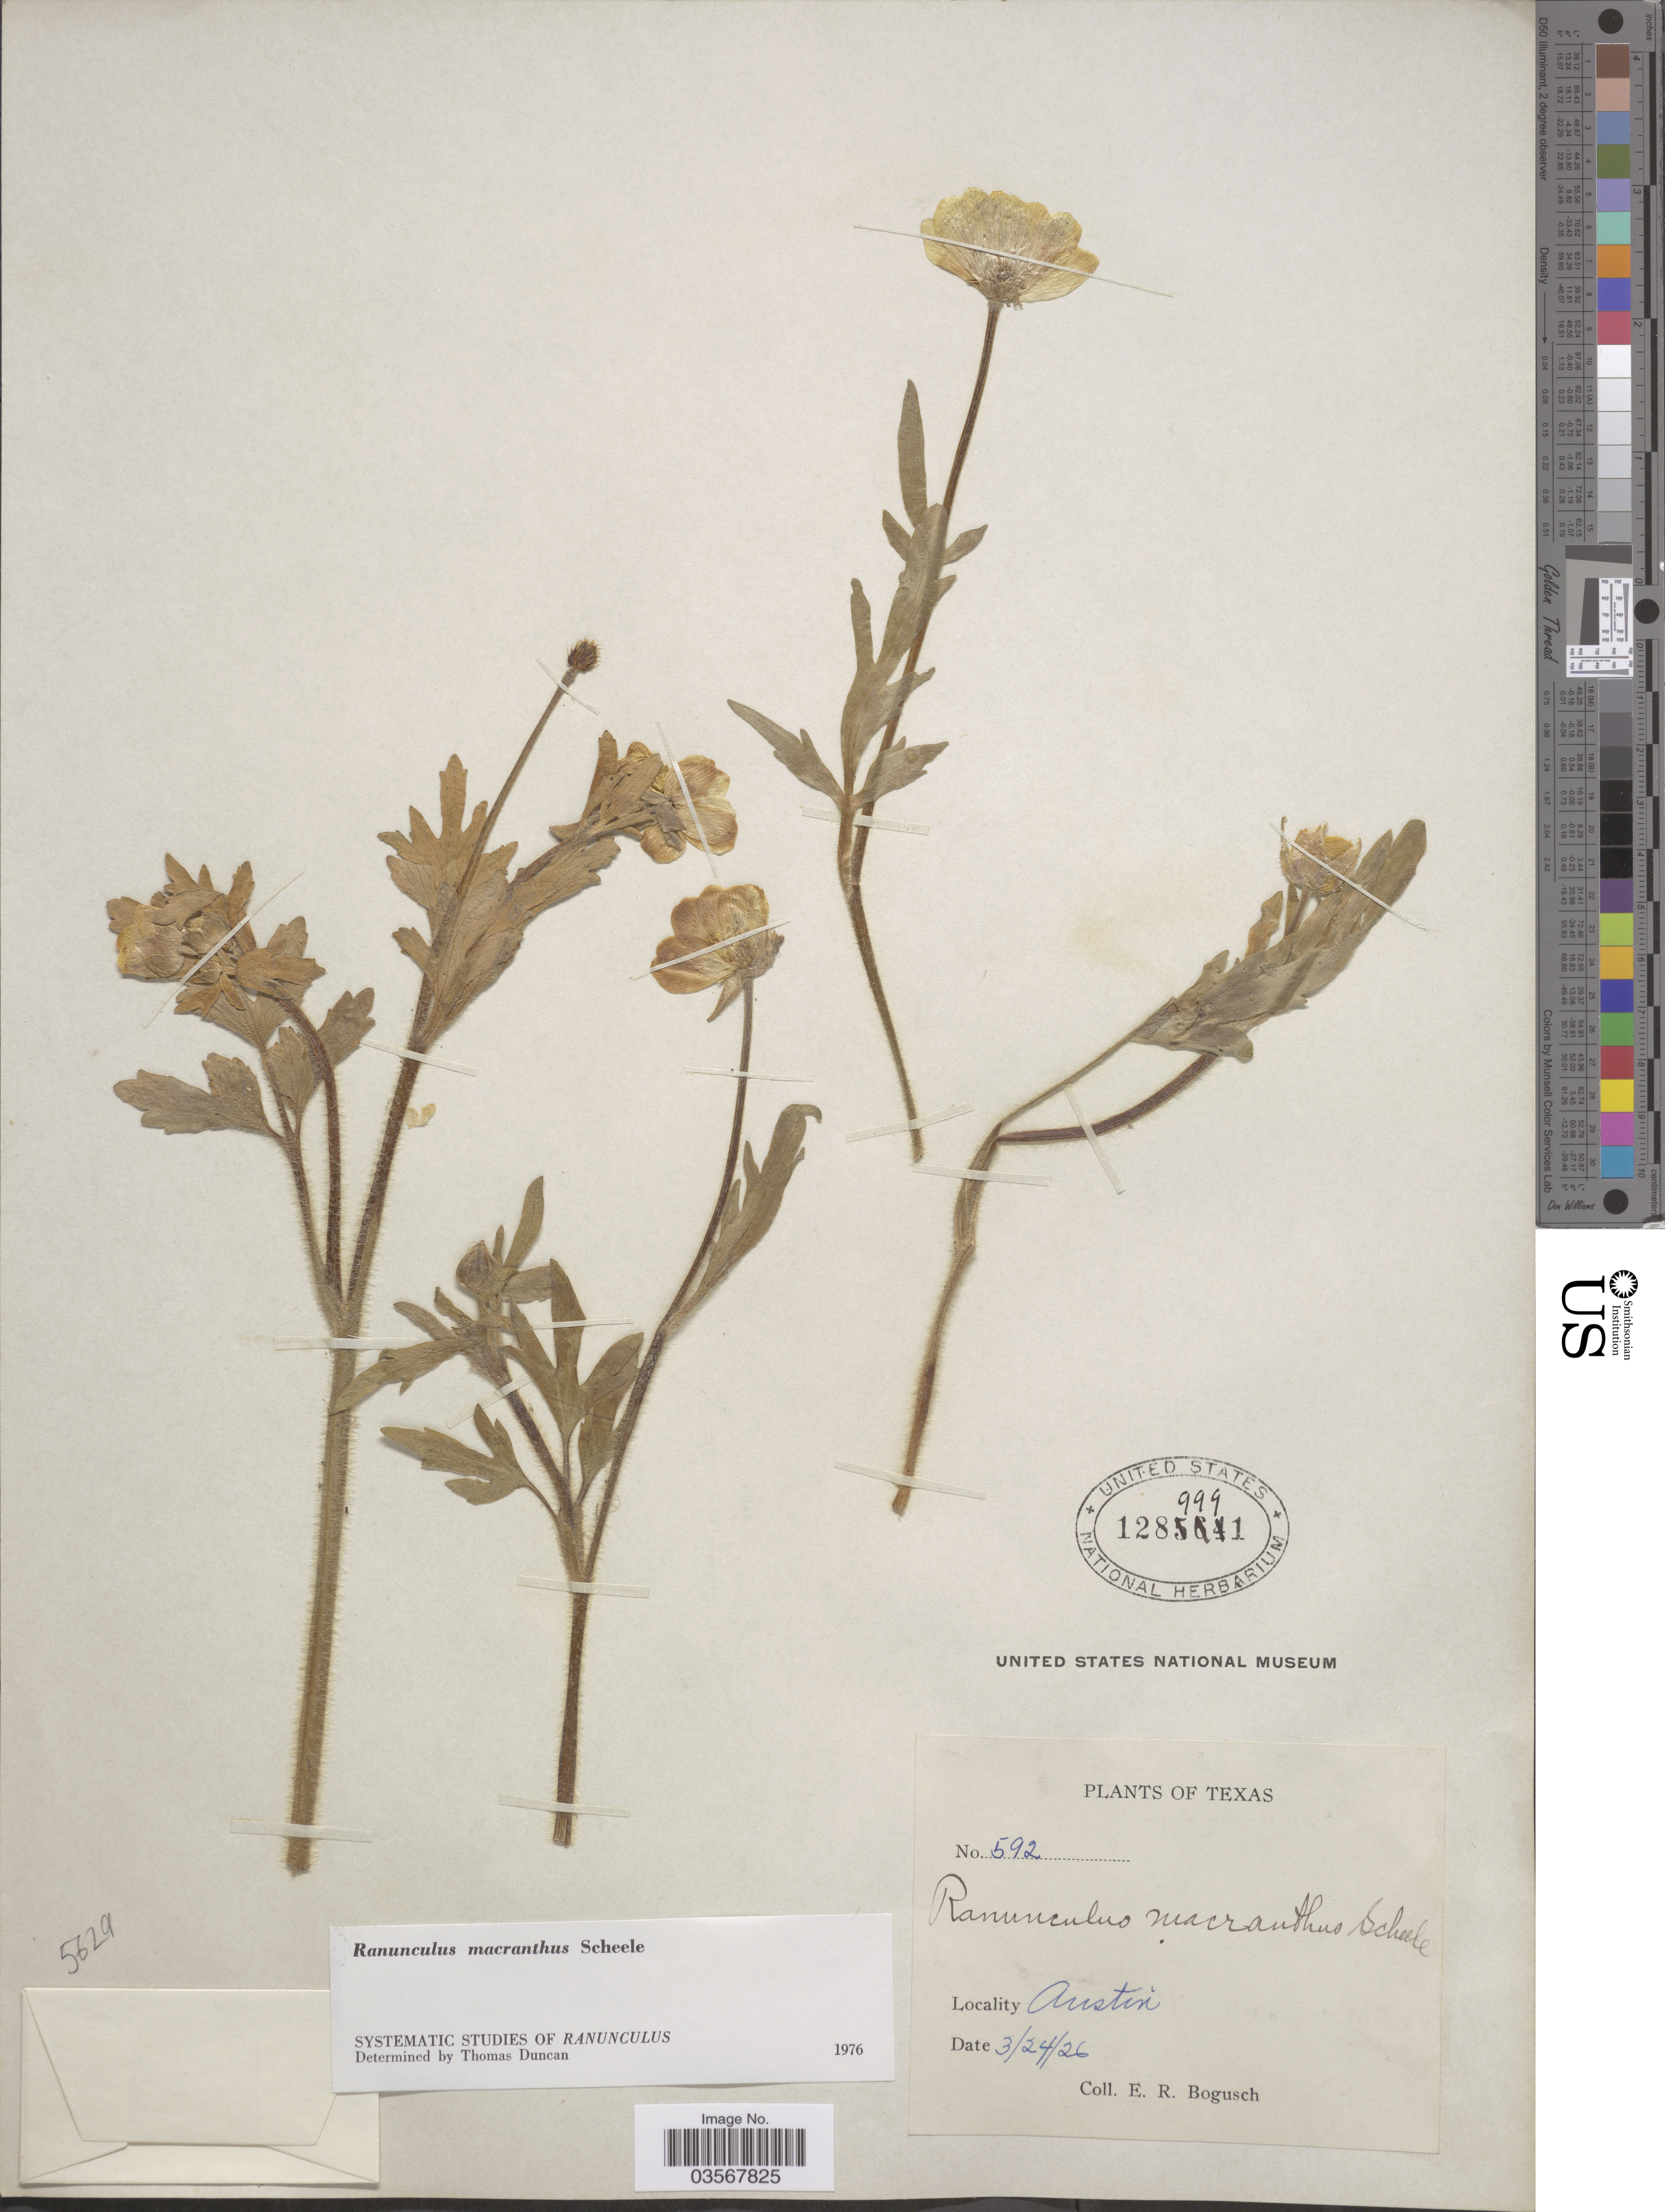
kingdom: Plantae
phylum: Tracheophyta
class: Magnoliopsida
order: Ranunculales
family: Ranunculaceae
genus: Ranunculus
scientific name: Ranunculus macranthus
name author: Scheele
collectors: E. Bogusch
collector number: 592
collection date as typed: Transcribed d/m/y: 24/3/26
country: United States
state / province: Texas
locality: Austin.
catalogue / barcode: US 1289991